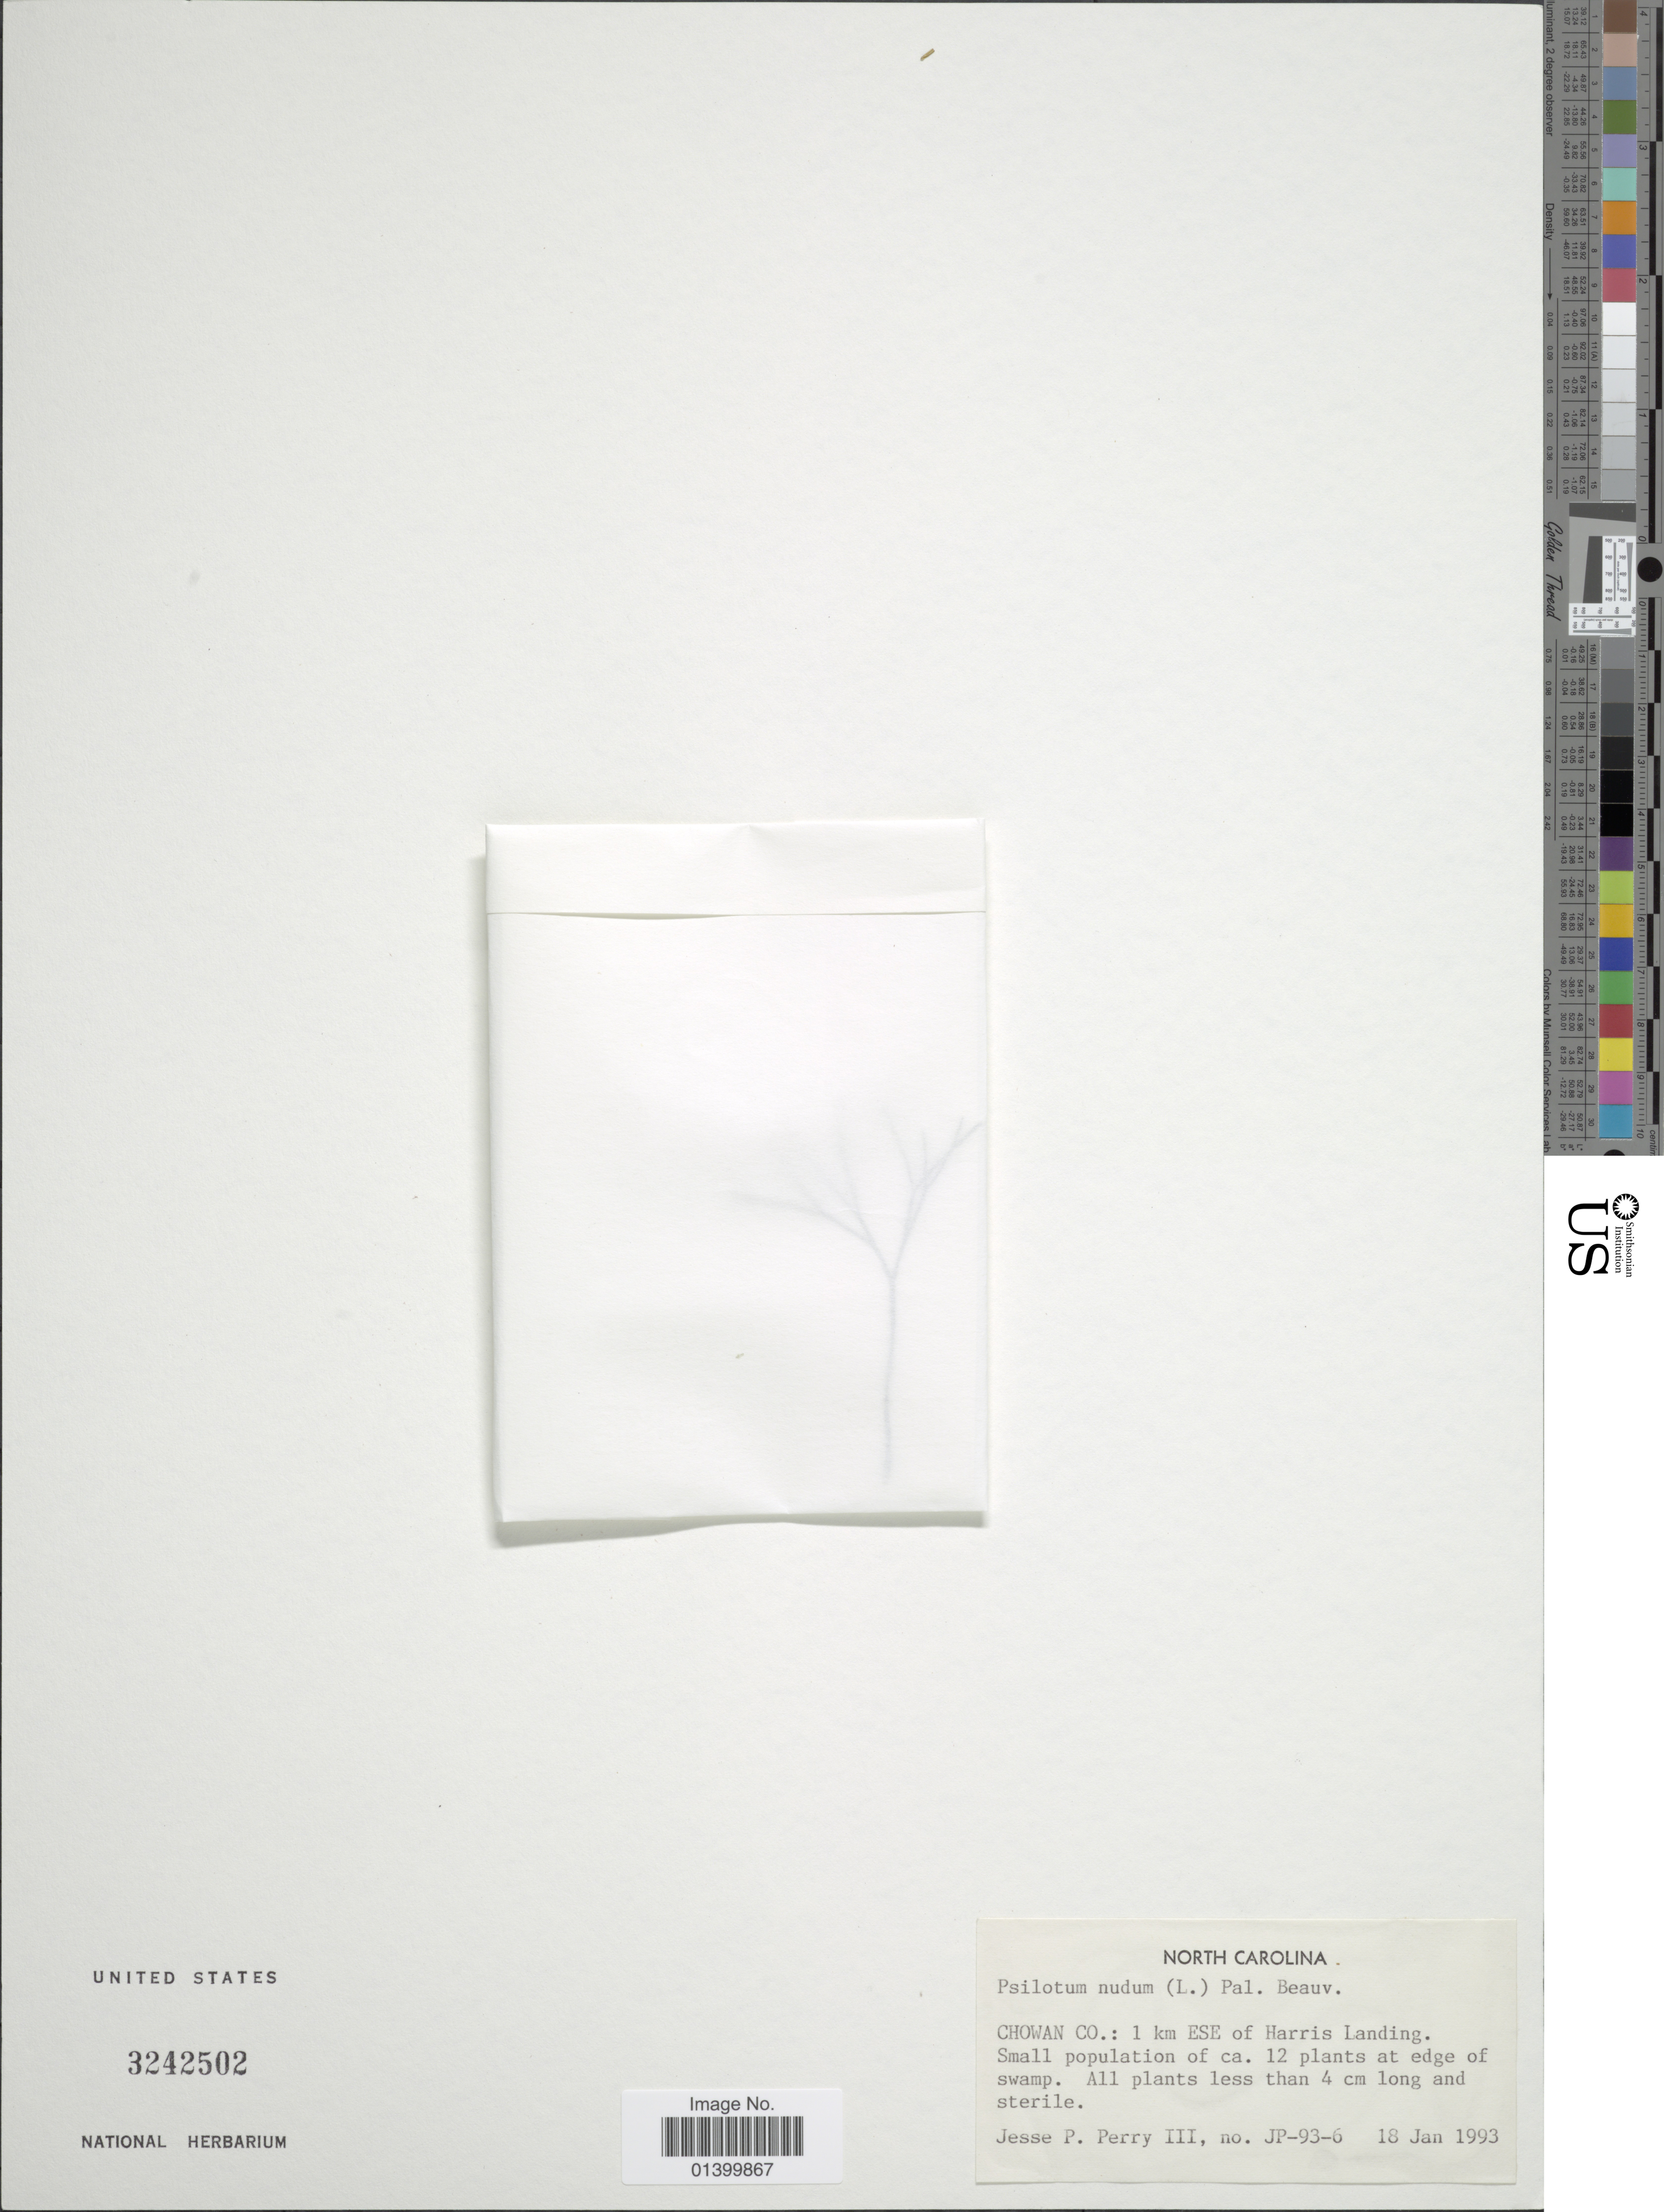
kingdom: Plantae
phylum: Tracheophyta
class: Polypodiopsida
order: Psilotales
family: Psilotaceae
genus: Psilotum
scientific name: Psilotum nudum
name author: (L.) P. Beauv.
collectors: J. P. Perry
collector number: JP-93-6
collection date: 1993-01-18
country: United States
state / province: North Carolina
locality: Chowan Co.: 1 km ESE of Harris Landing.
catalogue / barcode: US 3242502